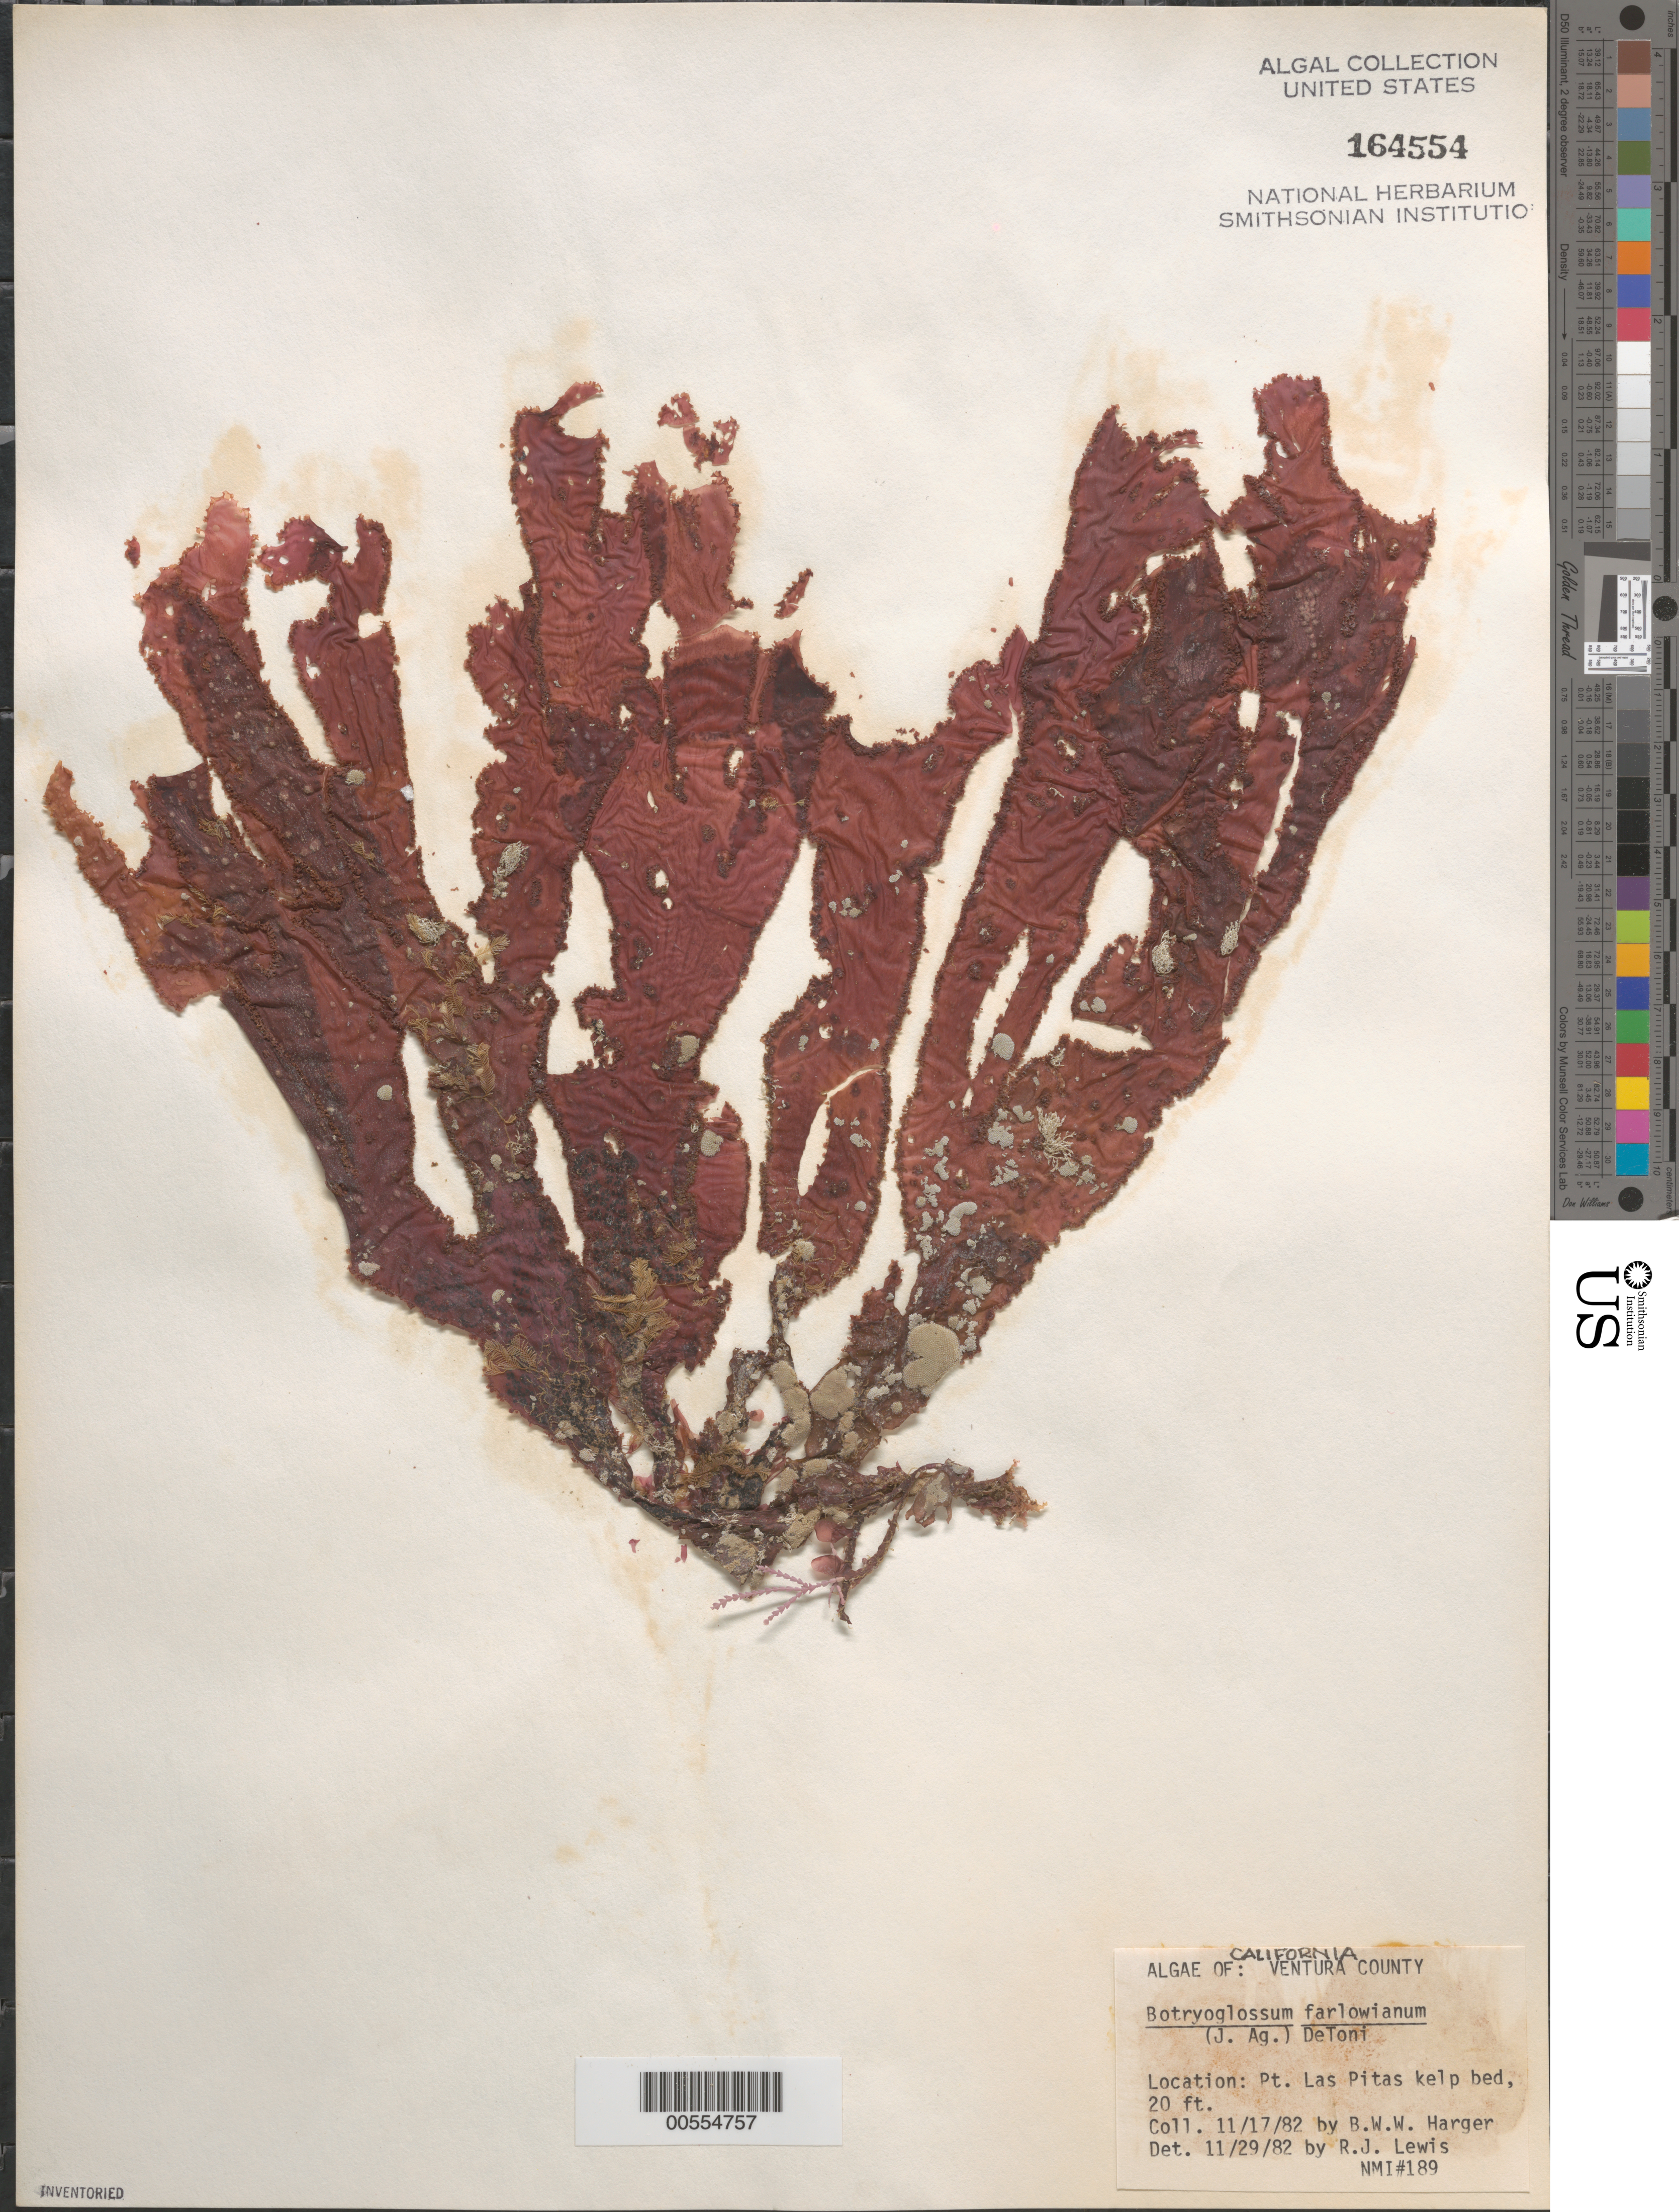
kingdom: Plantae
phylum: Rhodophyta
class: Florideophyceae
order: Ceramiales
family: Delesseriaceae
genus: Botryoglossum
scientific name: Botryoglossum farlowianum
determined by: Lewis, R. J.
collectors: B. W. Harger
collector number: NMI 189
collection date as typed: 17 Nov 1982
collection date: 1982-11-17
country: United States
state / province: California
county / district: Ventura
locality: Point Las Pitas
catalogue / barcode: US 164554